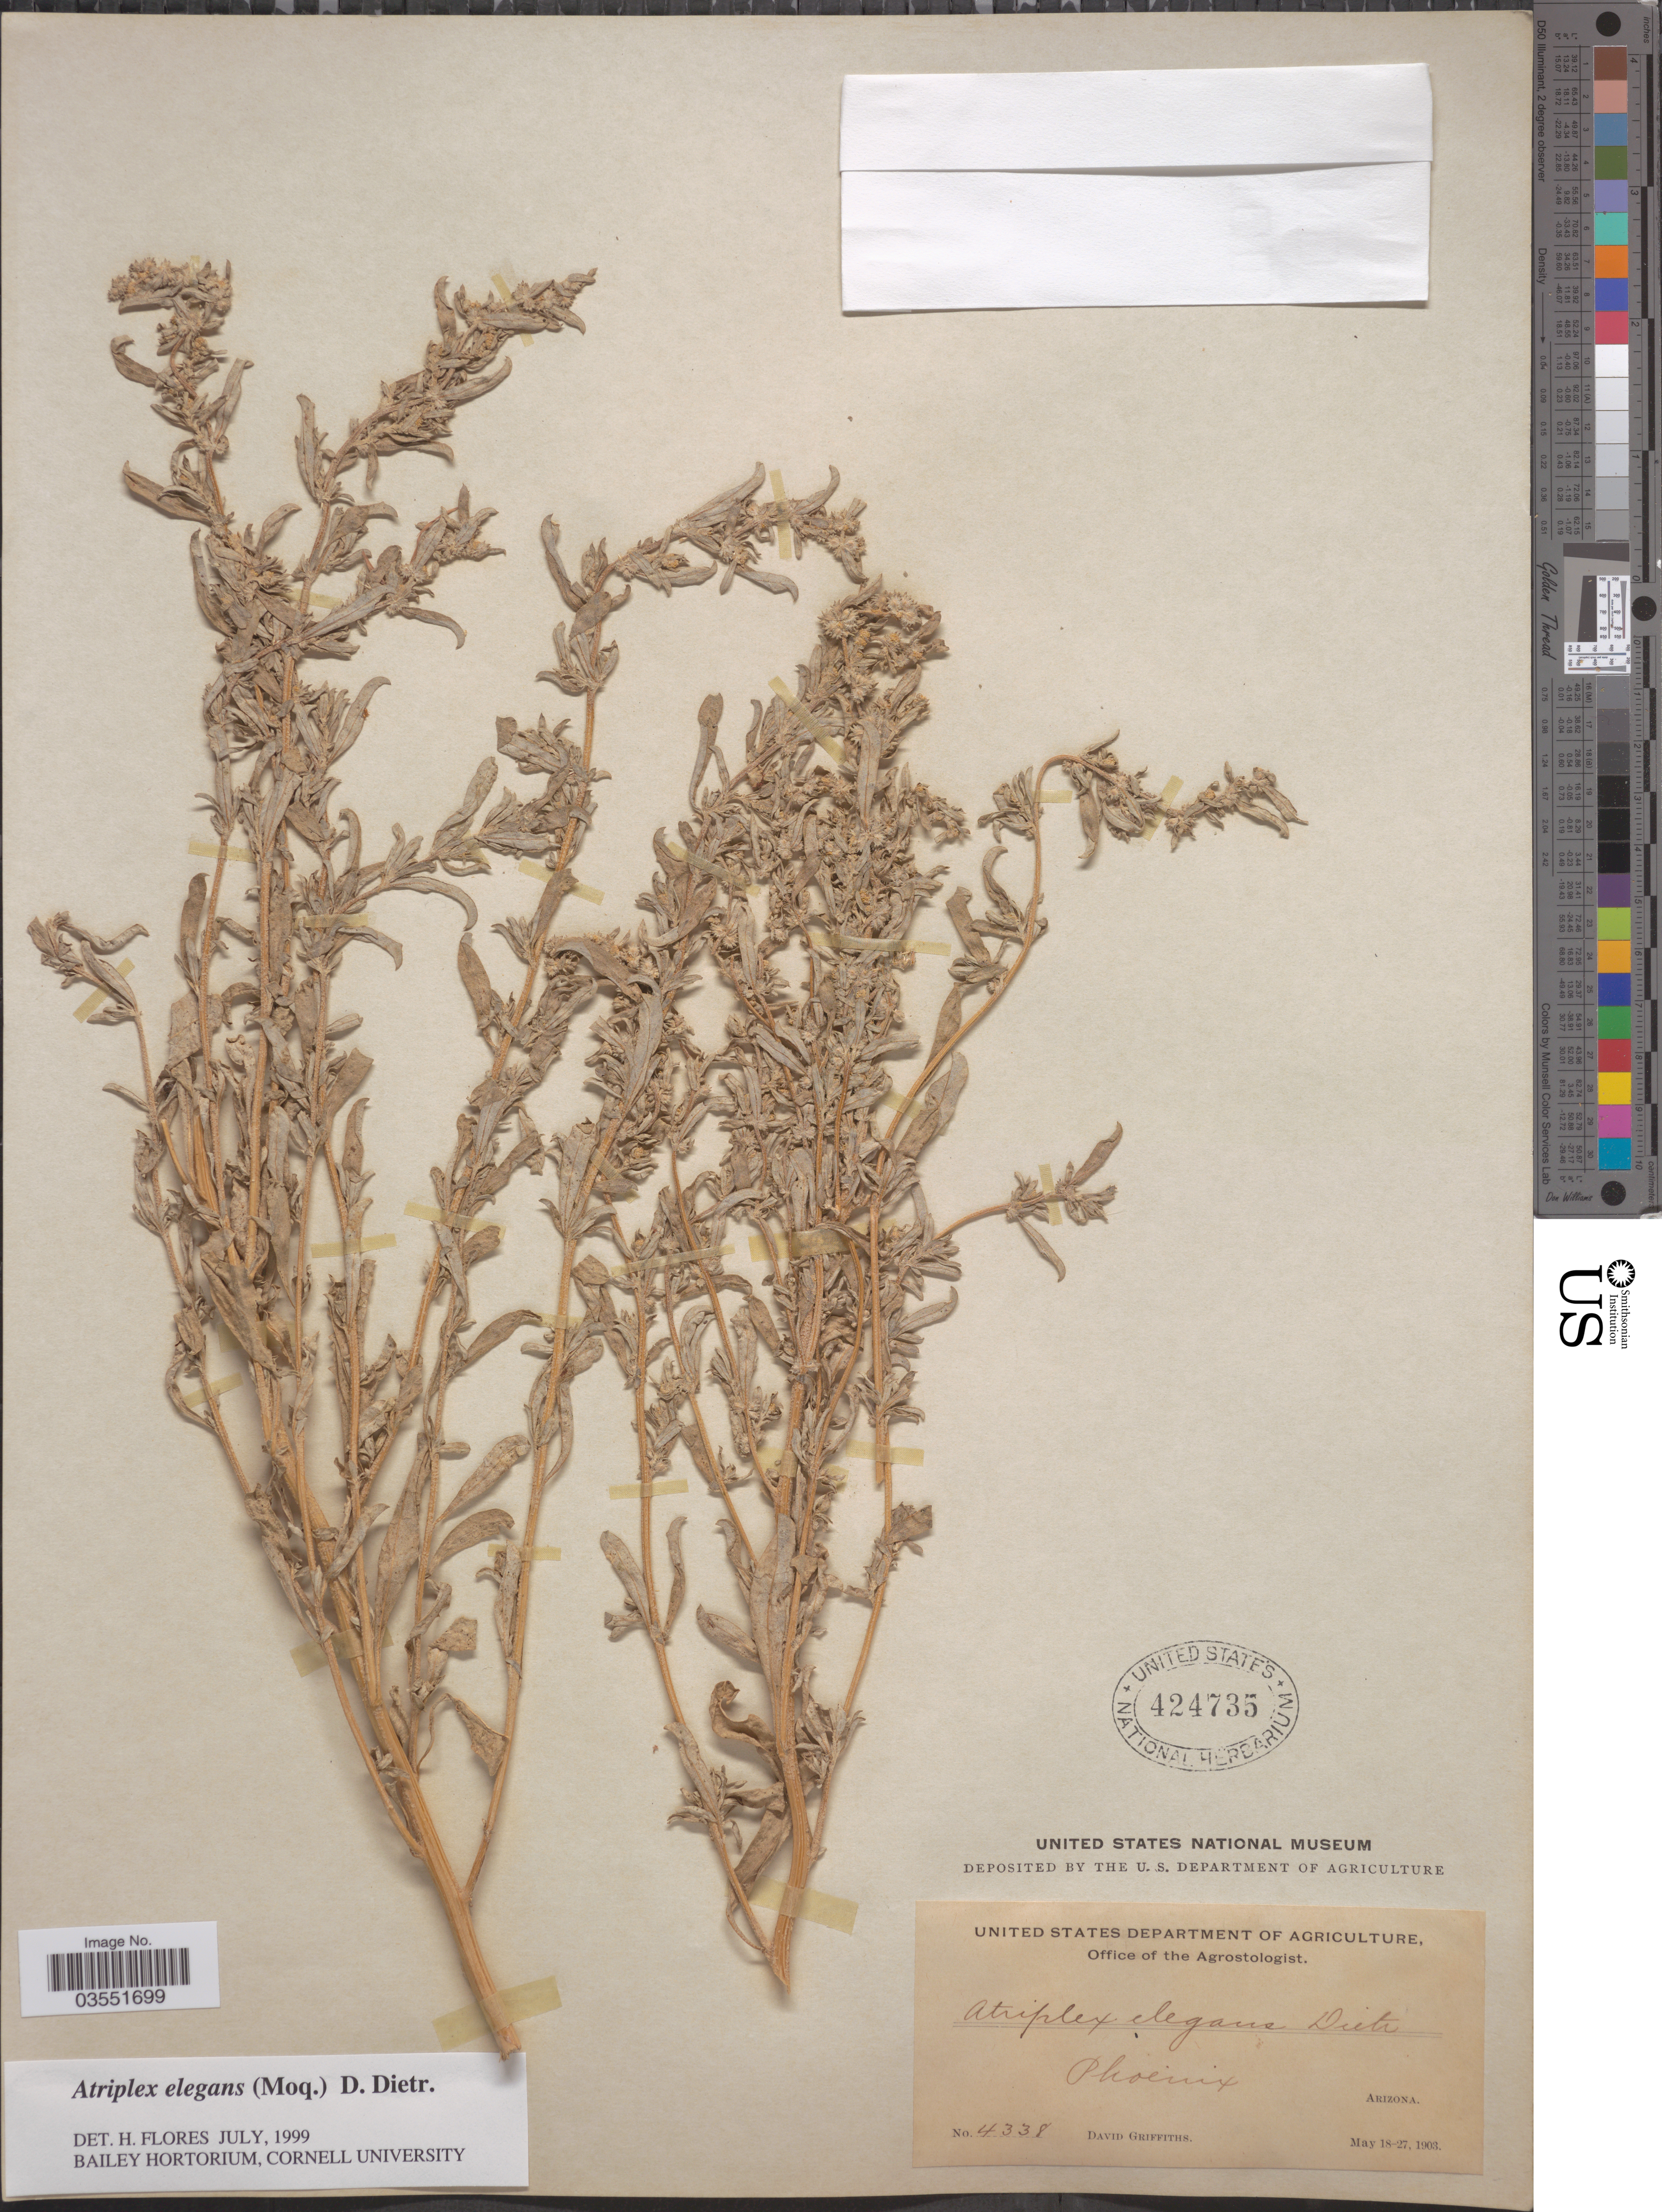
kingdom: Plantae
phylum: Tracheophyta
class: Magnoliopsida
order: Caryophyllales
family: Amaranthaceae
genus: Atriplex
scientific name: Atriplex elegans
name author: (Moq.) D. Dietr.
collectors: D. Griffiths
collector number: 4338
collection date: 1903-05-18/1903-05-27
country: United States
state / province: Arizona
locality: Phoenix.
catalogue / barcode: US 424735